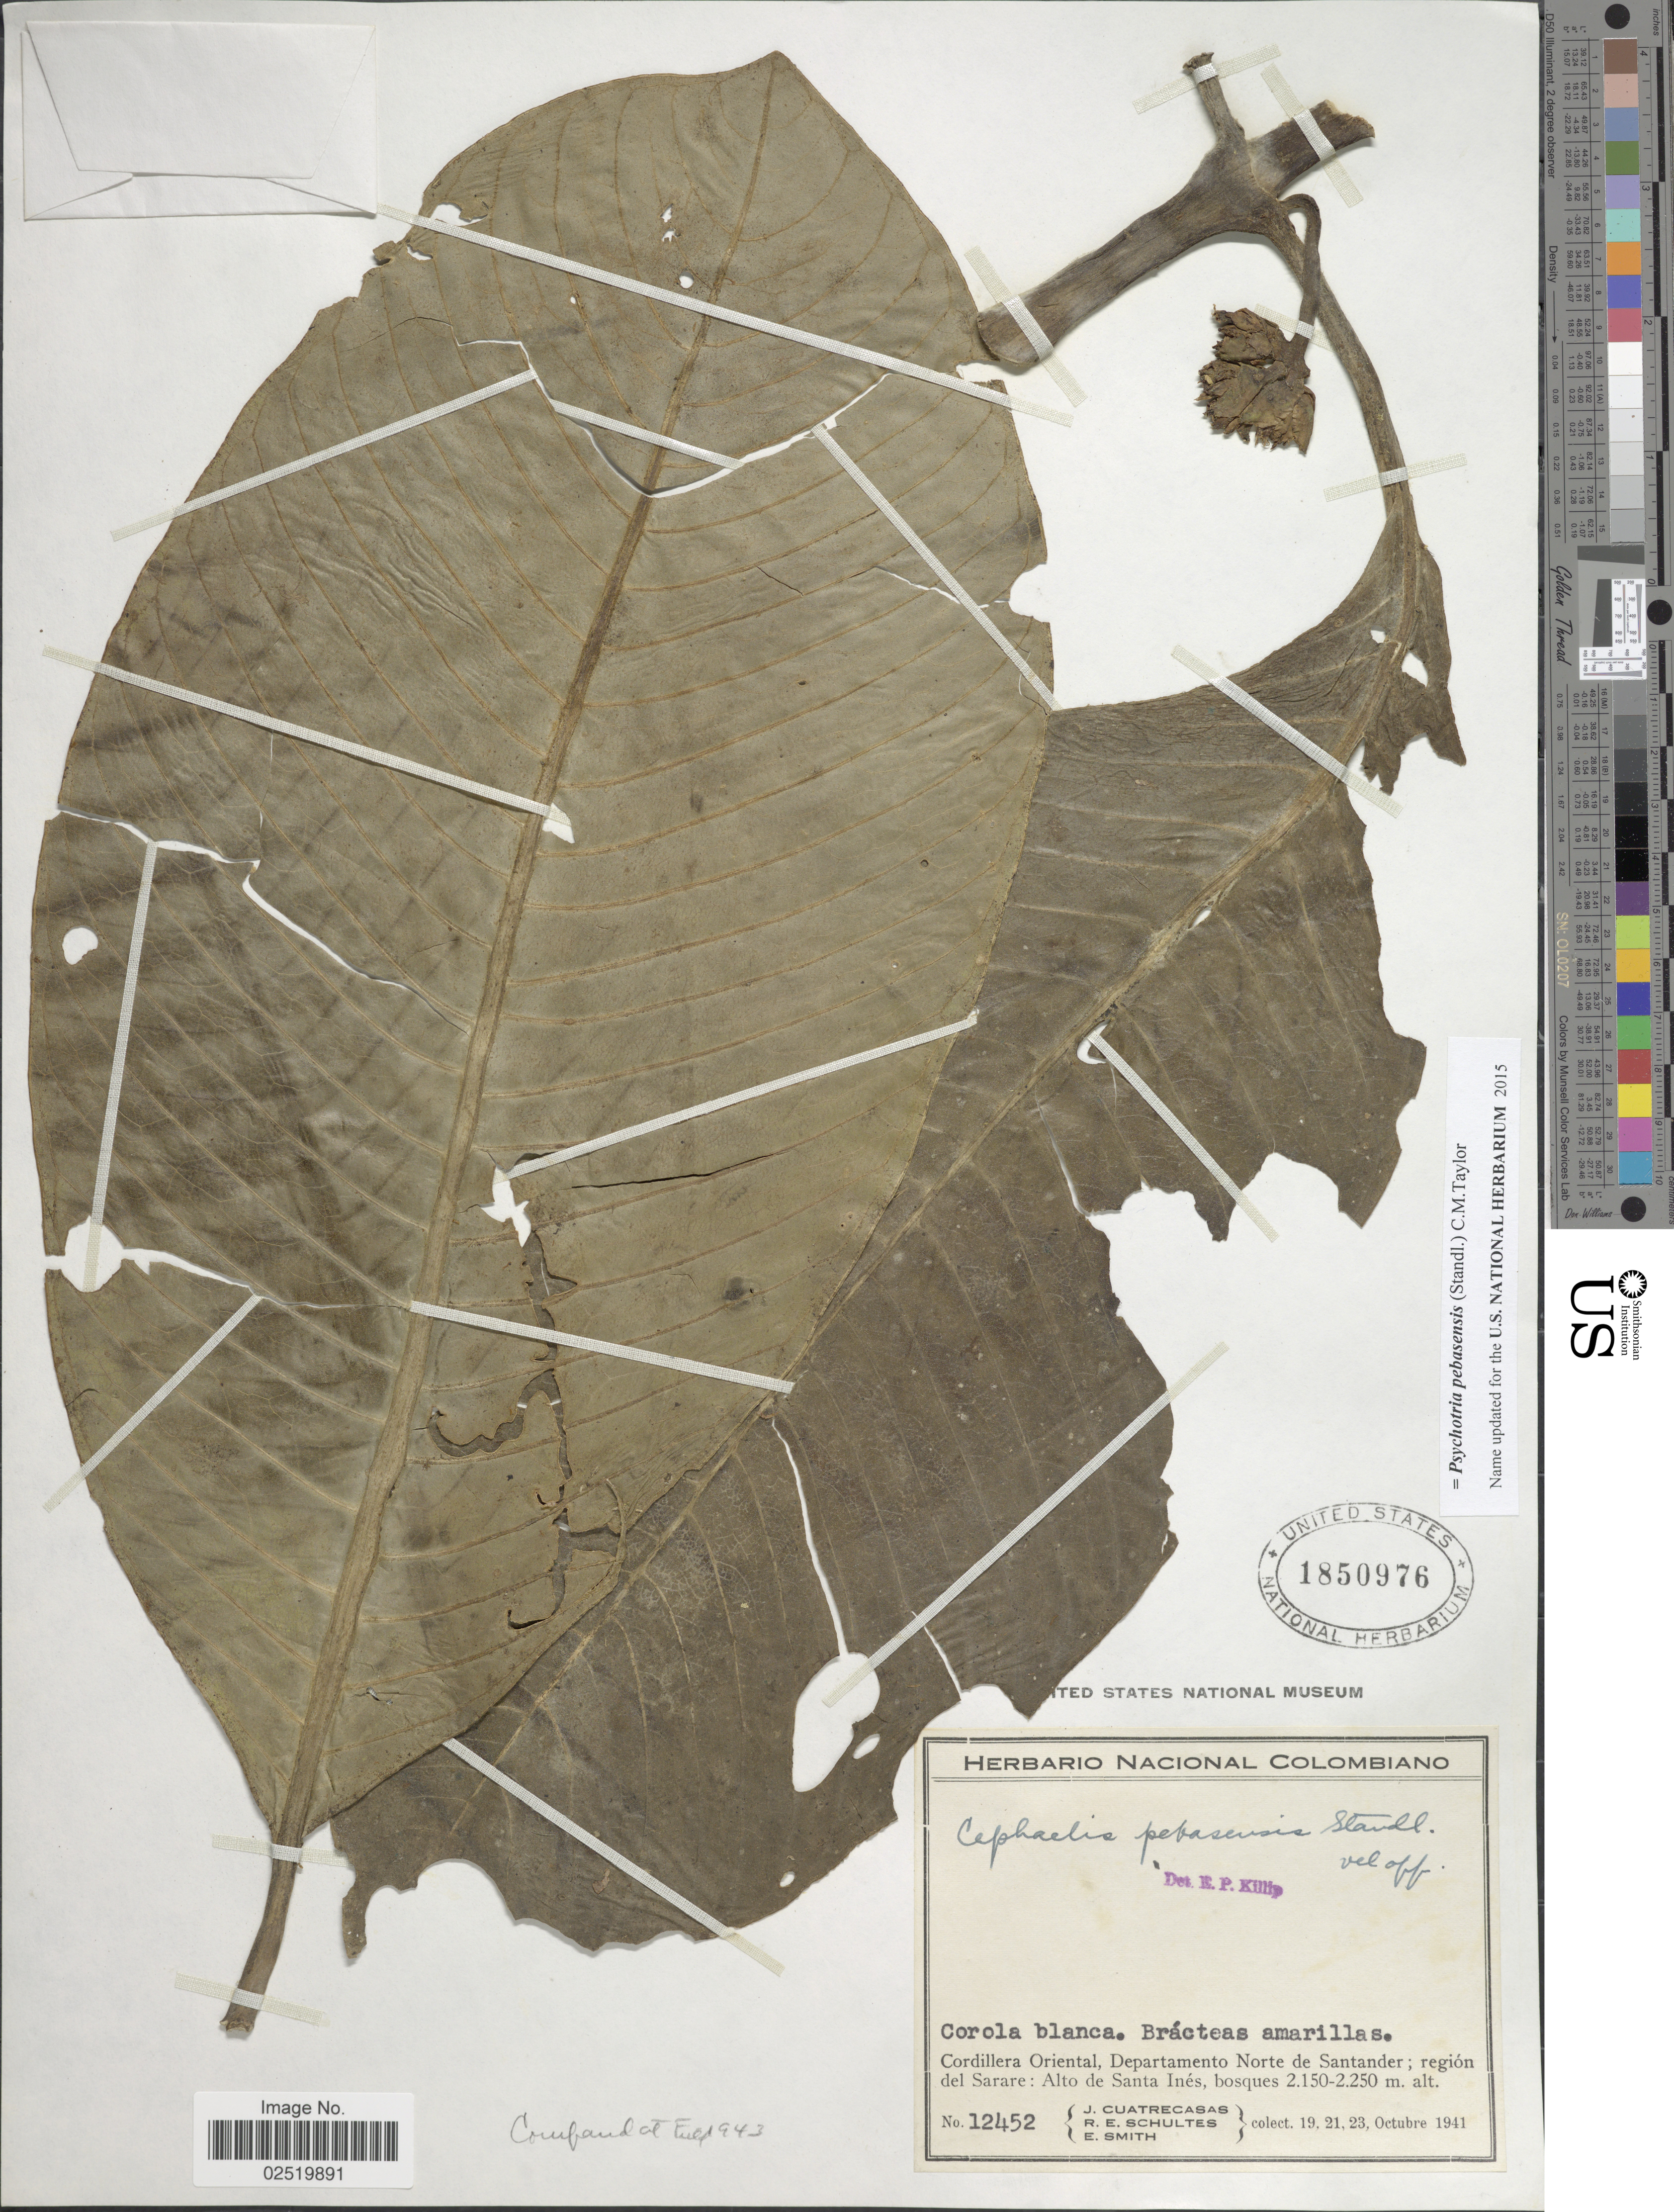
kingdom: Plantae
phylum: Tracheophyta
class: Magnoliopsida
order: Gentianales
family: Rubiaceae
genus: Psychotria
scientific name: Psychotria pebasensis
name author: (Standl.) C.M. Taylor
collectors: J. Cuatrecasas, R. E. Schultes & E. Smith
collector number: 12452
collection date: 1941-10-19/1941-10-23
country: Colombia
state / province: Norte de Santander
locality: Cordillera Oriental. Region del Sarare: Alto de Santa Ines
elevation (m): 2150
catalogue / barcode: US 1850976